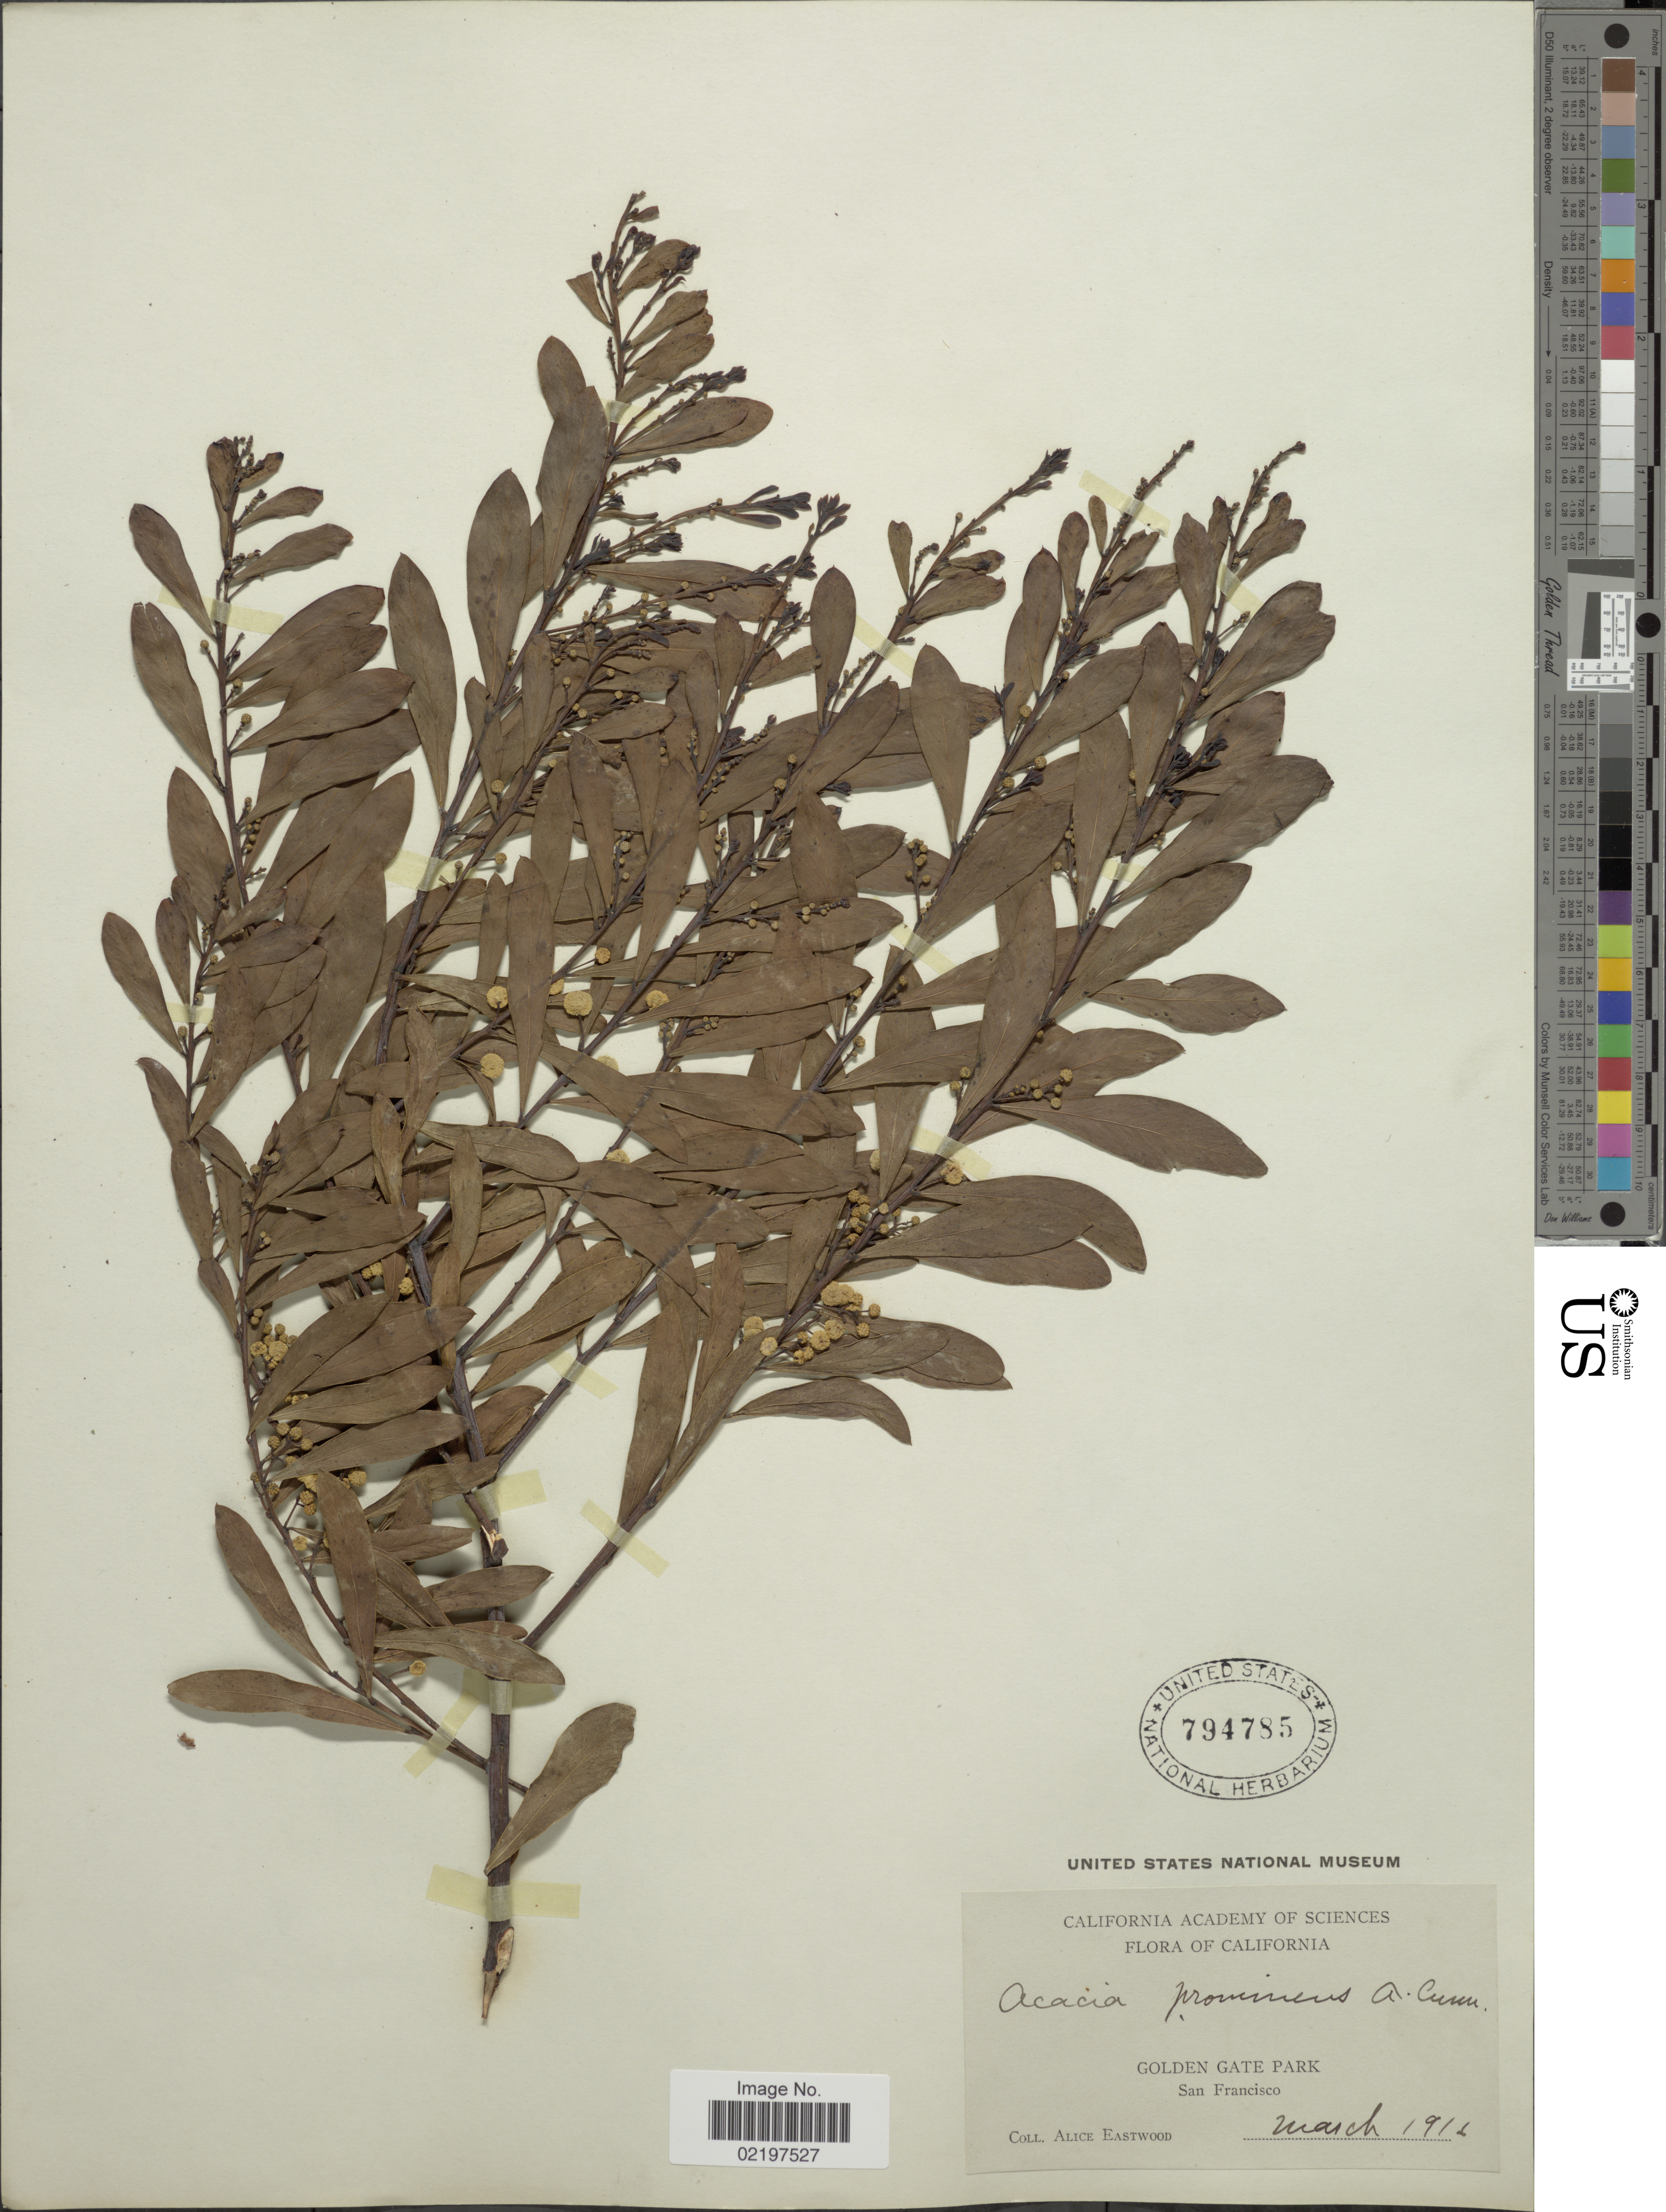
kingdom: Plantae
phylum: Tracheophyta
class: Magnoliopsida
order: Fabales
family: Fabaceae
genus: Acacia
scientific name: Acacia sp.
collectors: A. Eastwood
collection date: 1913-03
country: United States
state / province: California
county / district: San Francisco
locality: Golden Gate Park, San Francisco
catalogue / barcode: US 794785